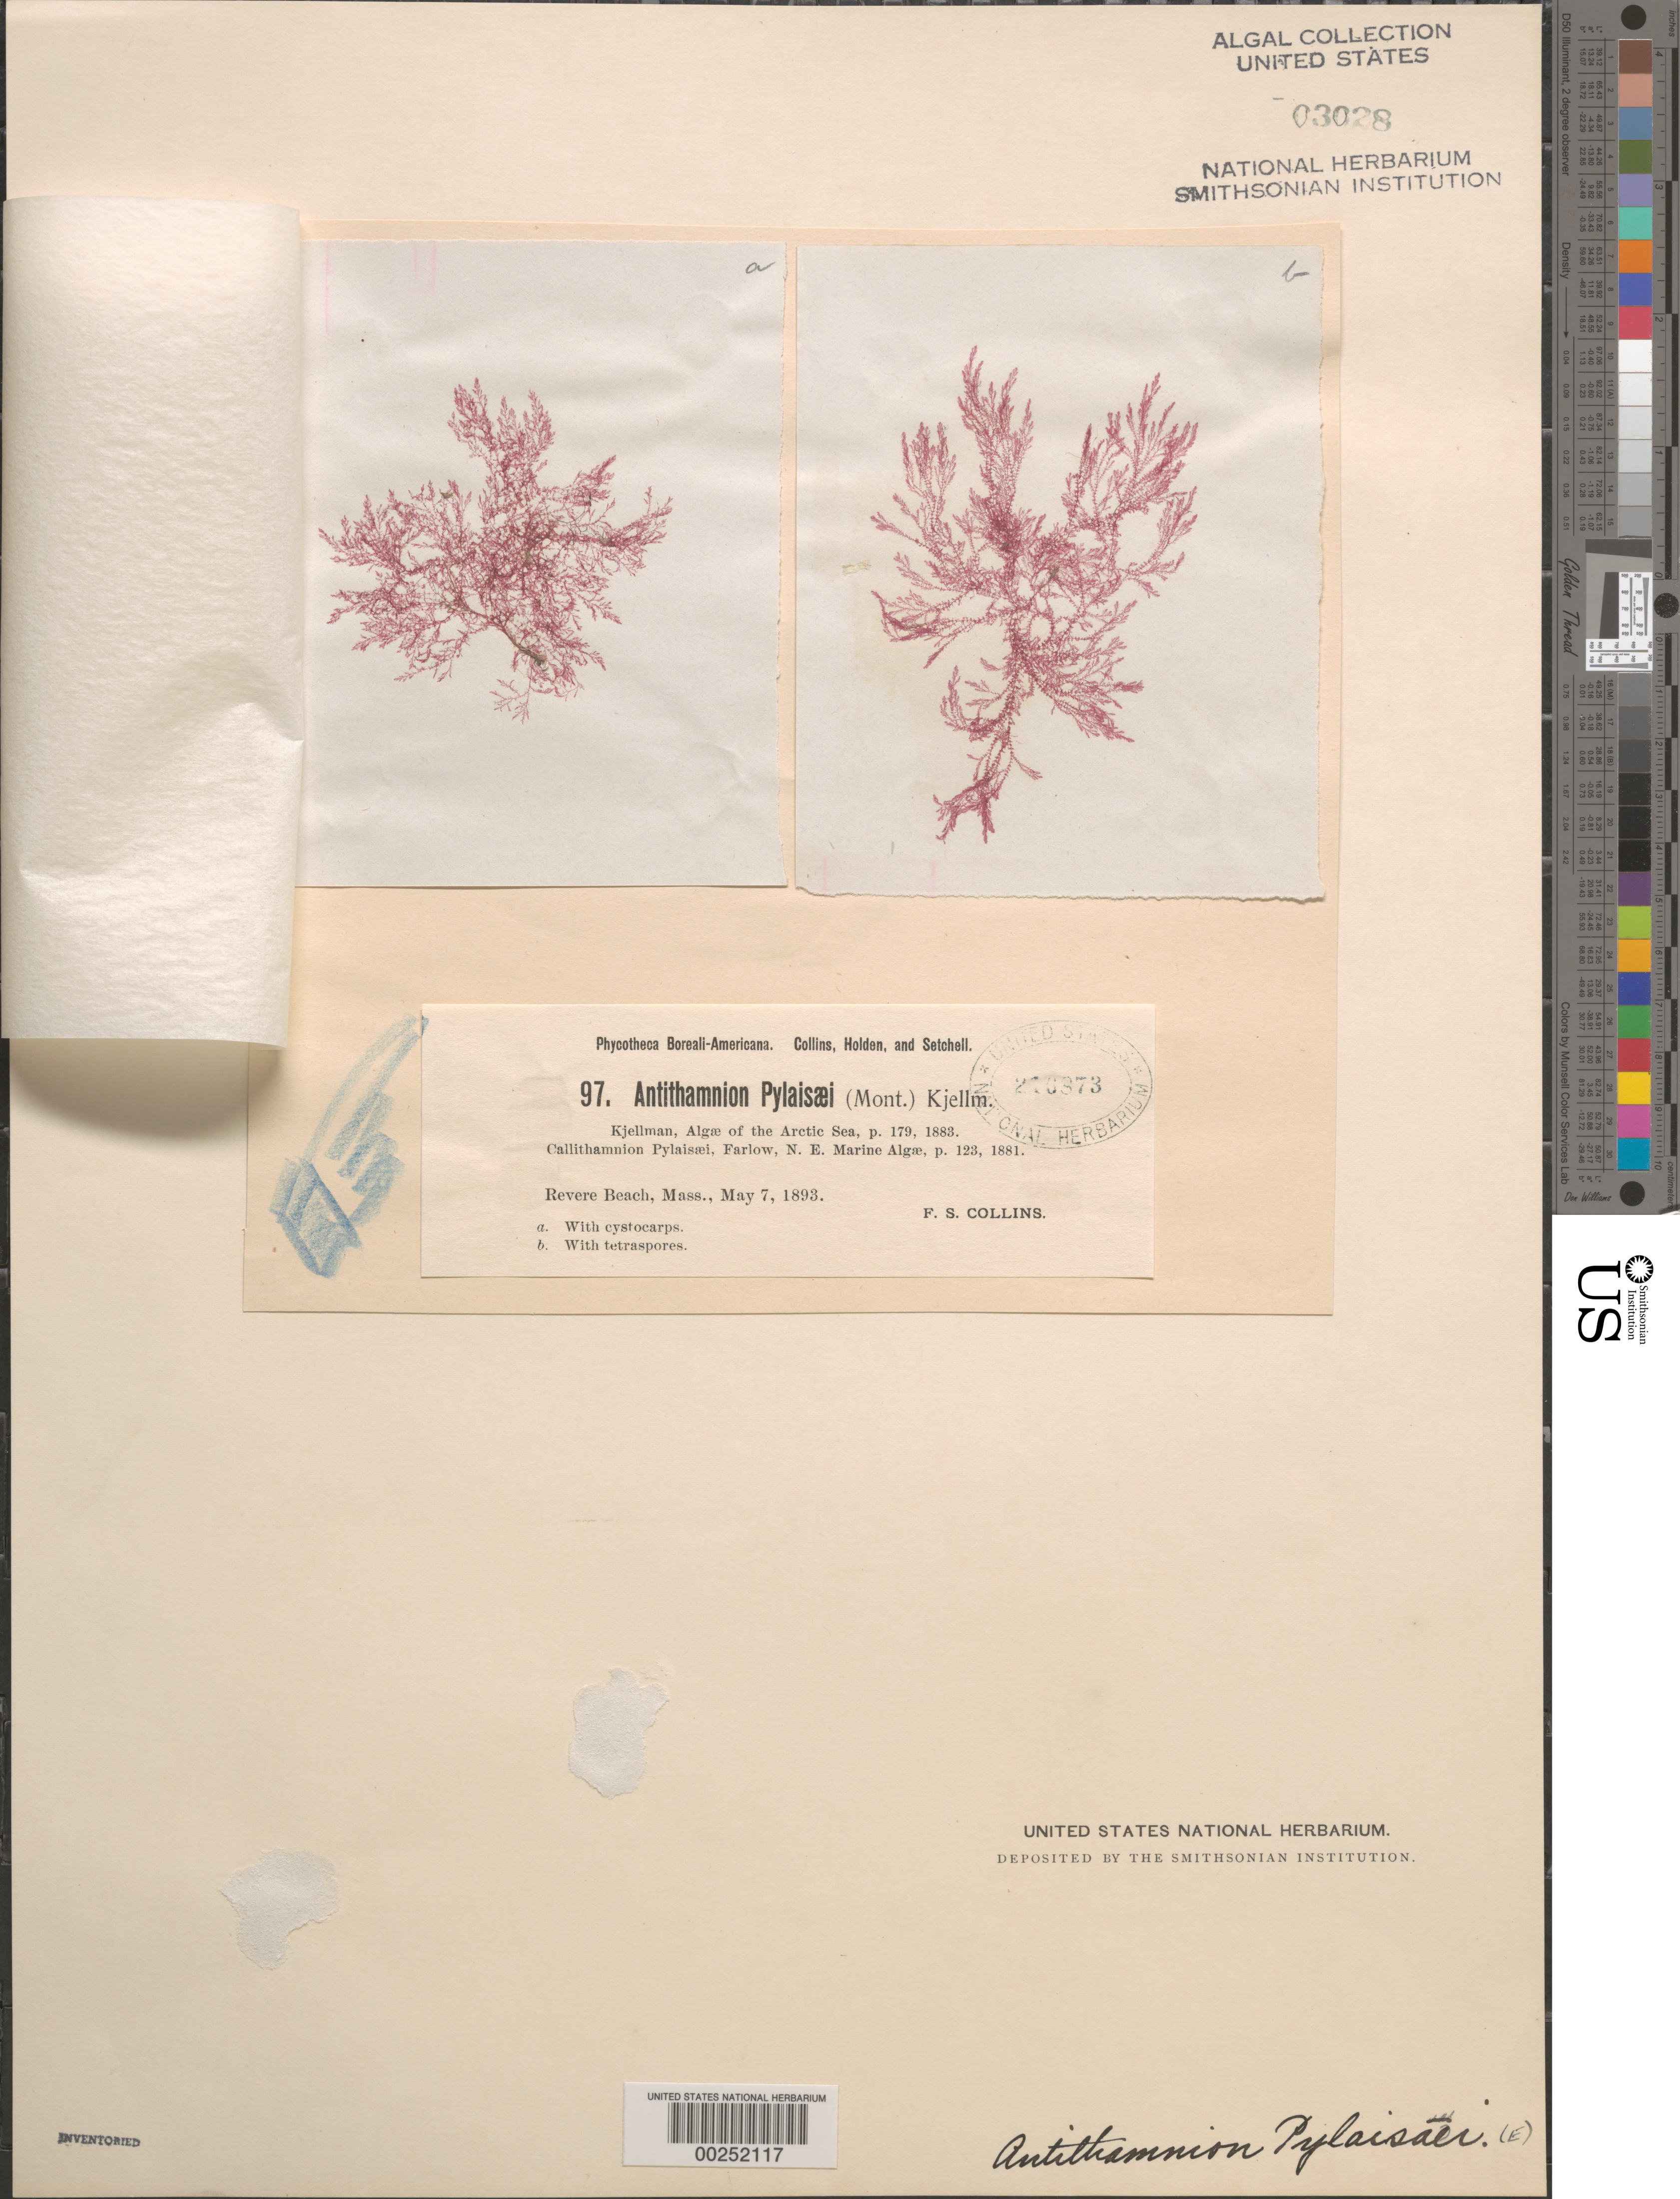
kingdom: Plantae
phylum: Rhodophyta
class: Florideophyceae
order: Ceramiales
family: Ceramiaceae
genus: Scagelia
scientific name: Scagelia pylaisaei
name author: (Montagne) M.J. Wynne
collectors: F. Collins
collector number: PB-A 97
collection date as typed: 07 May 1893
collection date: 1893-05-07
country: United States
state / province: Massachusetts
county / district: Suffolk County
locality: Revere Beach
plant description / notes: Collins, Holden & Setchell, Phycotheca Boreali-Americana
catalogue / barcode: US 3028